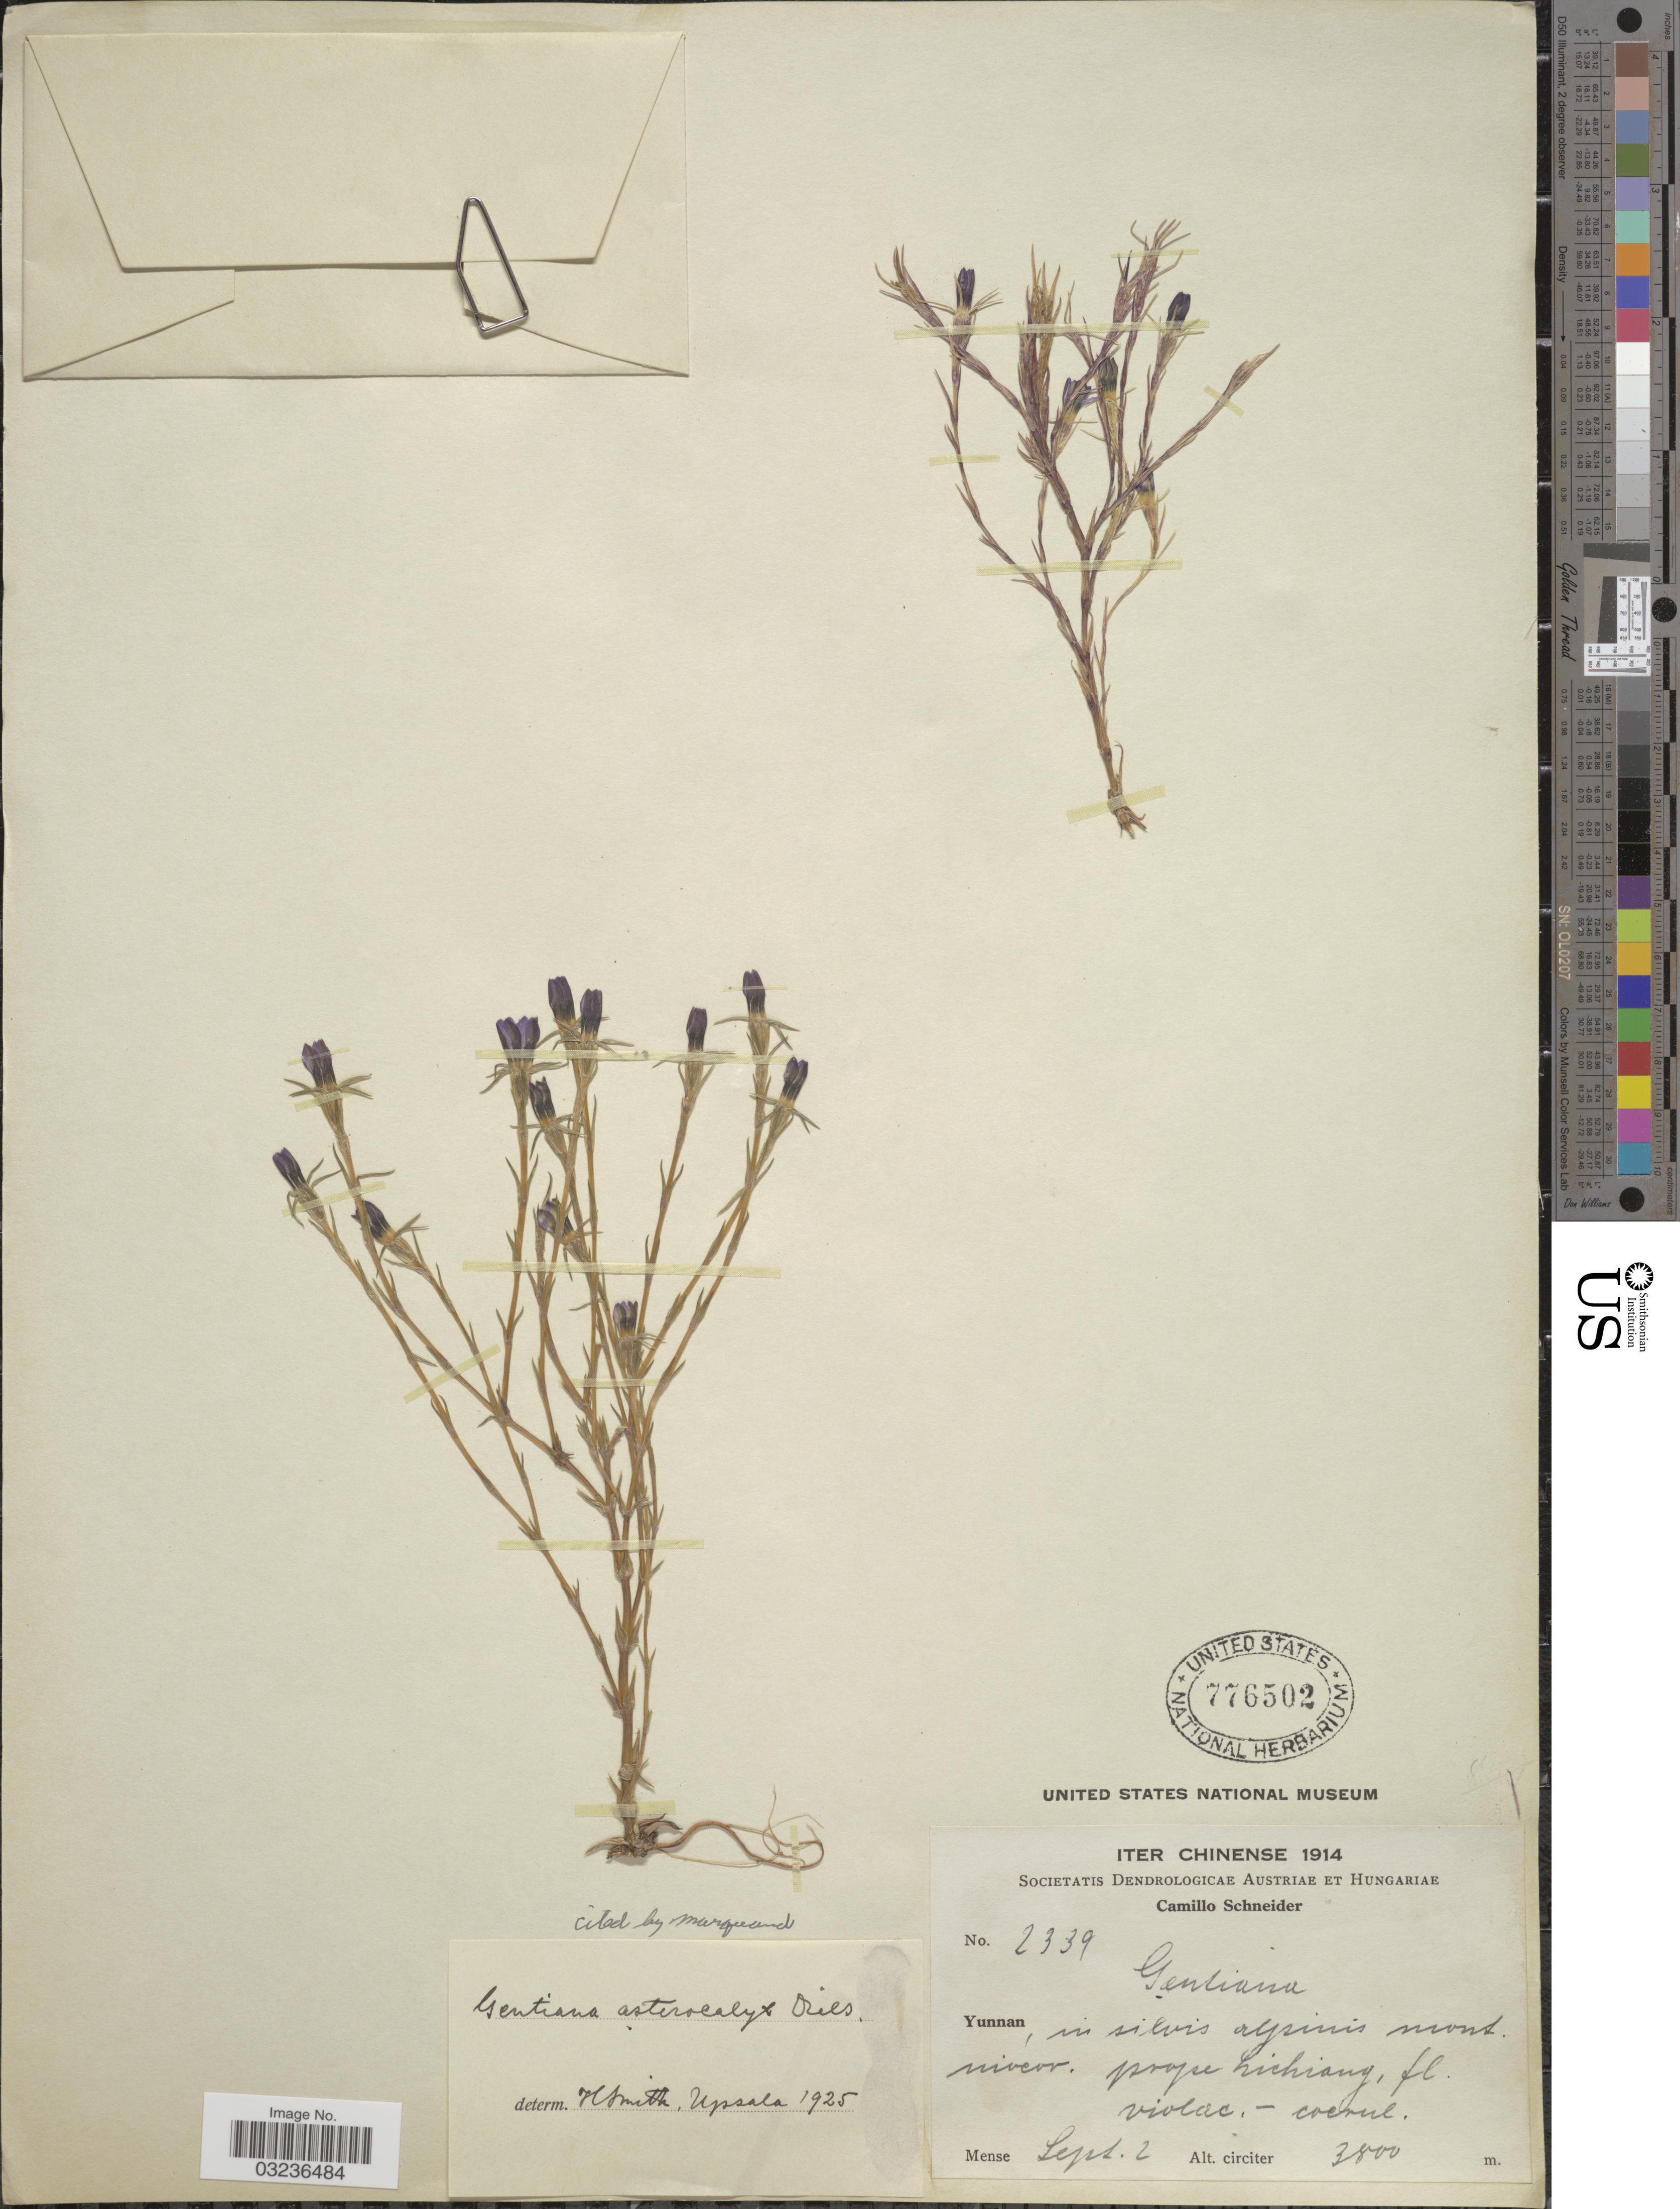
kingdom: Plantae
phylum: Tracheophyta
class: Magnoliopsida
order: Gentianales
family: Gentianaceae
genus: Gentiana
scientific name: Gentiana asterocalyx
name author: Diels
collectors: C. K. Schneider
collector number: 2339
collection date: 1914-09-02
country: China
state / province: Yunnan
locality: In silvis alpinis mont. niveor. prope Lichiang.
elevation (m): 3800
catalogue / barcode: US 776502